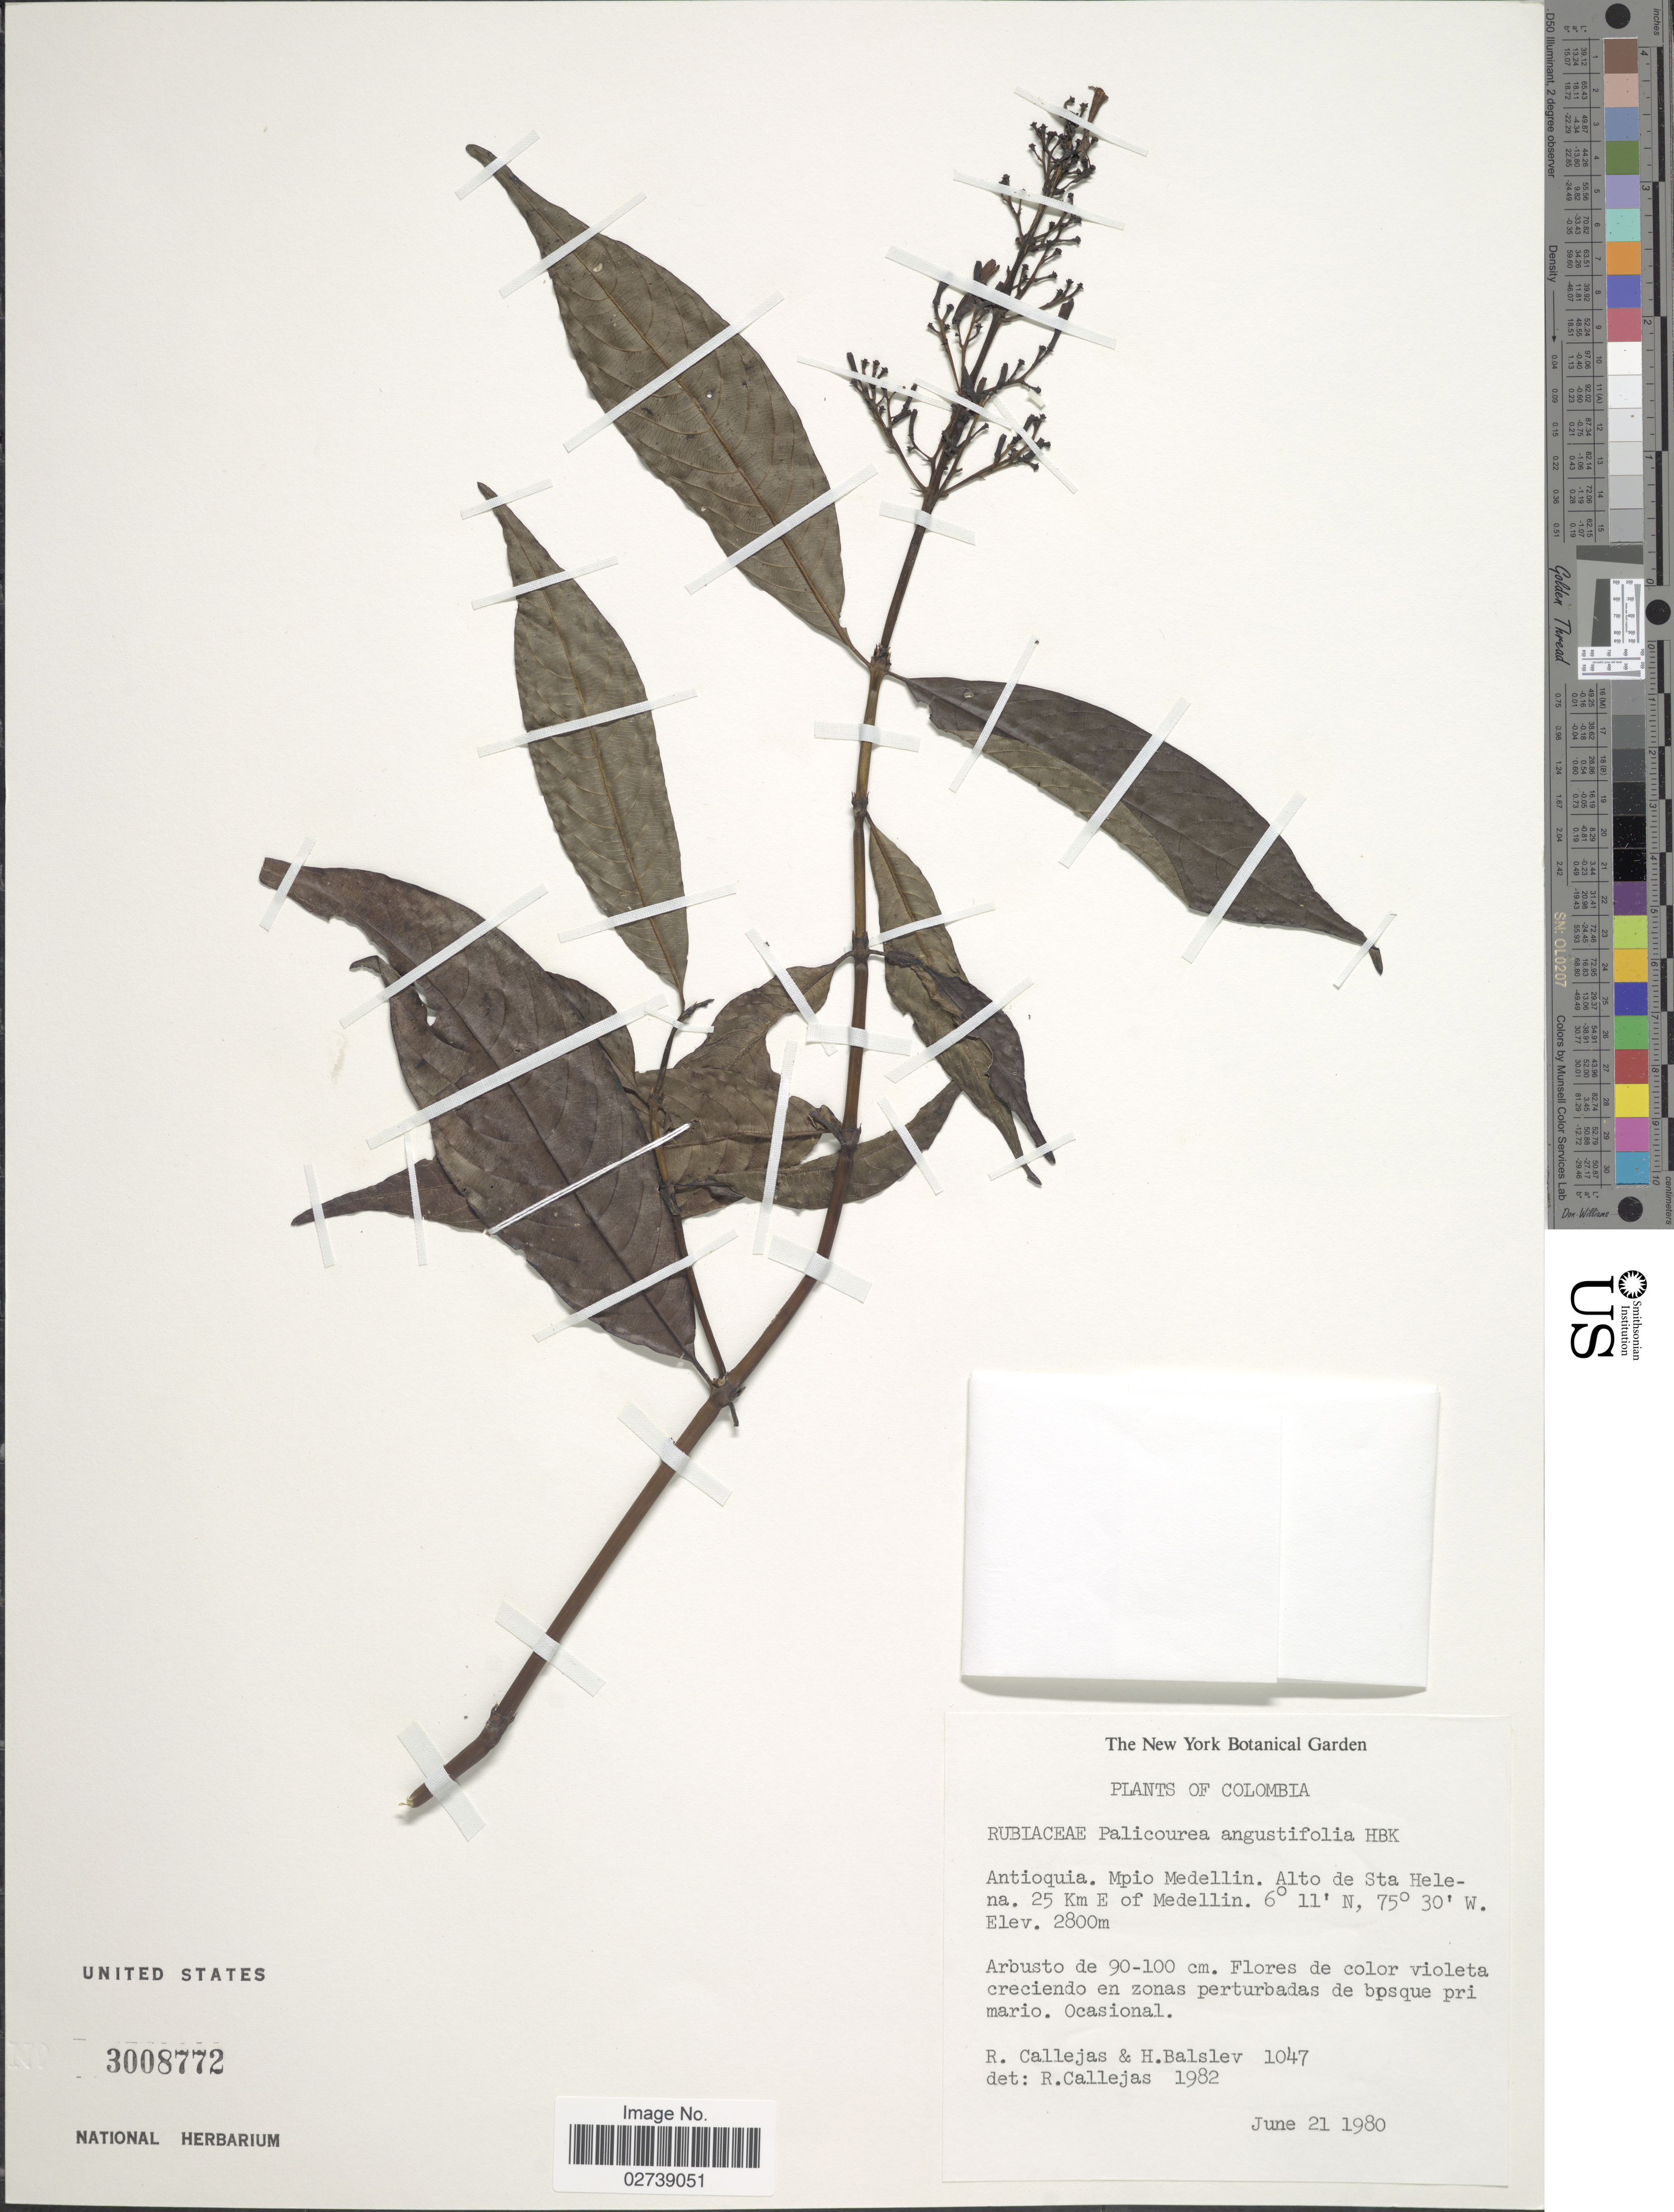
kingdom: Plantae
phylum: Tracheophyta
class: Magnoliopsida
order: Gentianales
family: Rubiaceae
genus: Palicourea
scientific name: Palicourea angustifolia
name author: Kunth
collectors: R. Callejas & H. Balslev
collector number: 1047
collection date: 1980-06-21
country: Colombia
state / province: Antioquia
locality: Antioquia. Mpio medellin. Alto de Sta. Helena 25 km E of Medllin.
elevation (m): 2800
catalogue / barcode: US 3008772